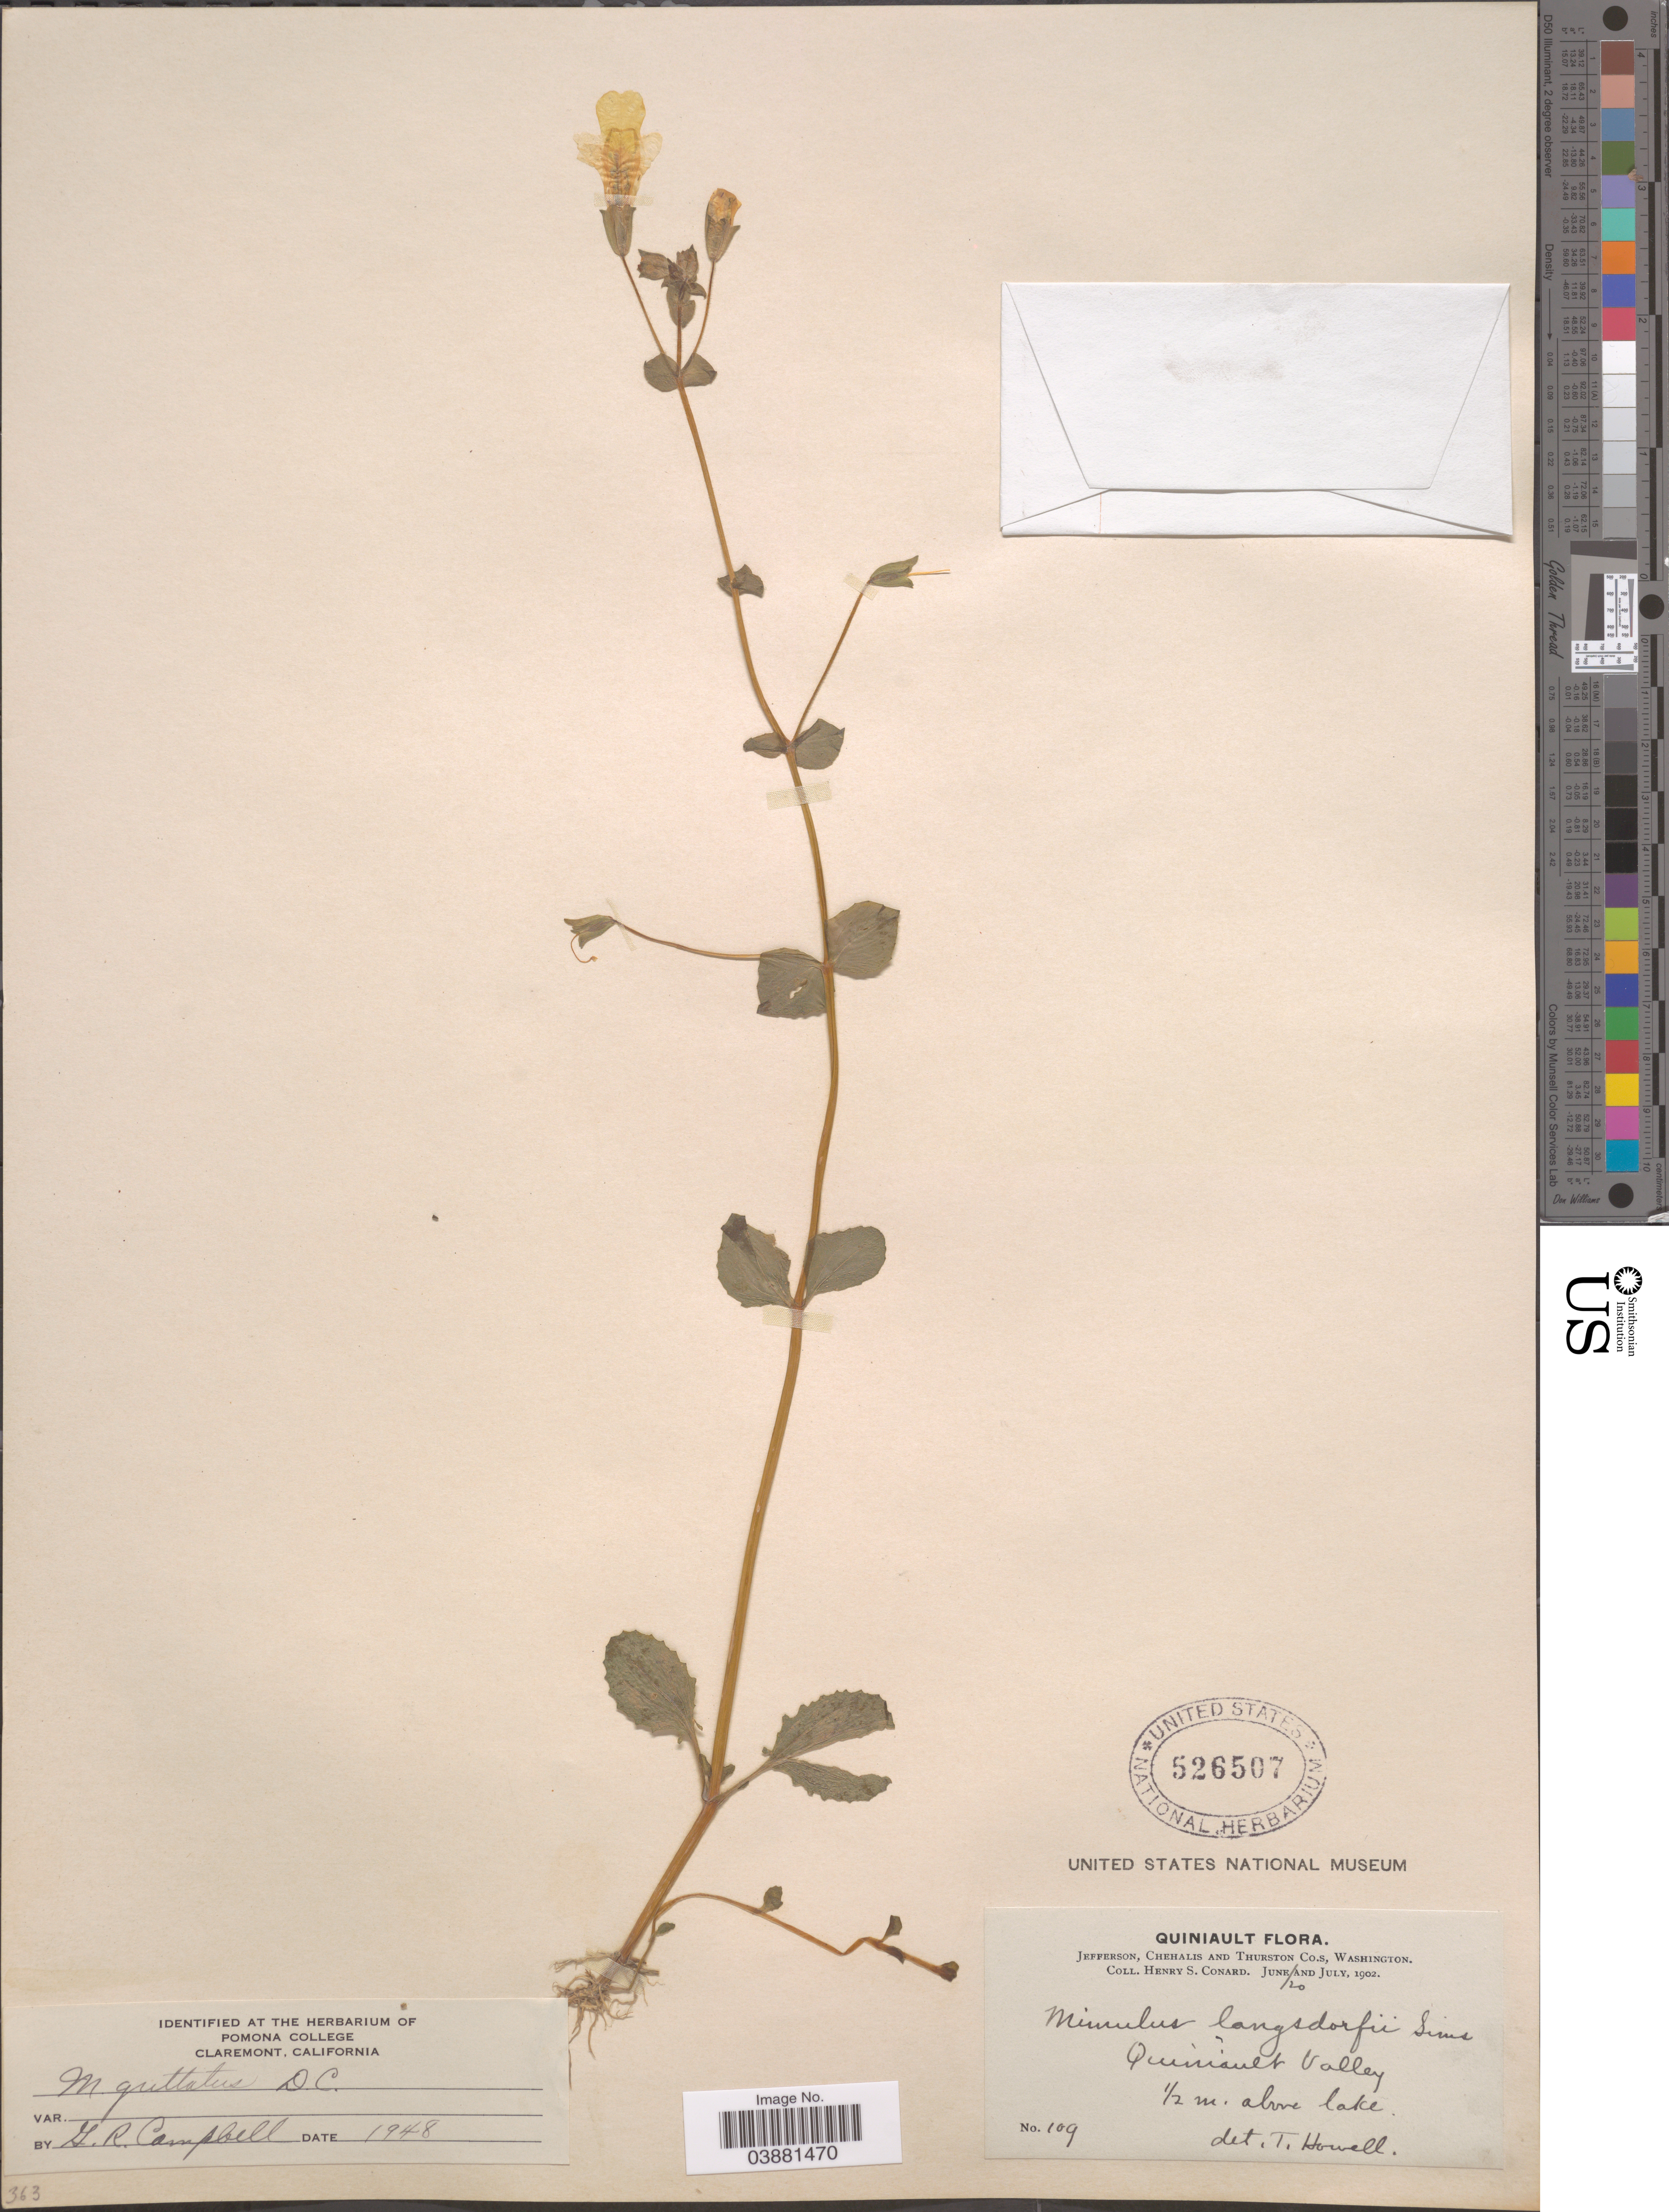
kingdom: Plantae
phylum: Tracheophyta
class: Magnoliopsida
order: Lamiales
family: Phrymaceae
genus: Mimulus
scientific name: Mimulus guttatus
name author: DC.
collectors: H. S. Conard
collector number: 109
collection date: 1902-06-20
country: United States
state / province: Washington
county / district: Thurston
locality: Quinuault. Jefferson, Chehalis and Thurston Co.s. Quiniault Valley. ½ m. above lake.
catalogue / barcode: US 526507